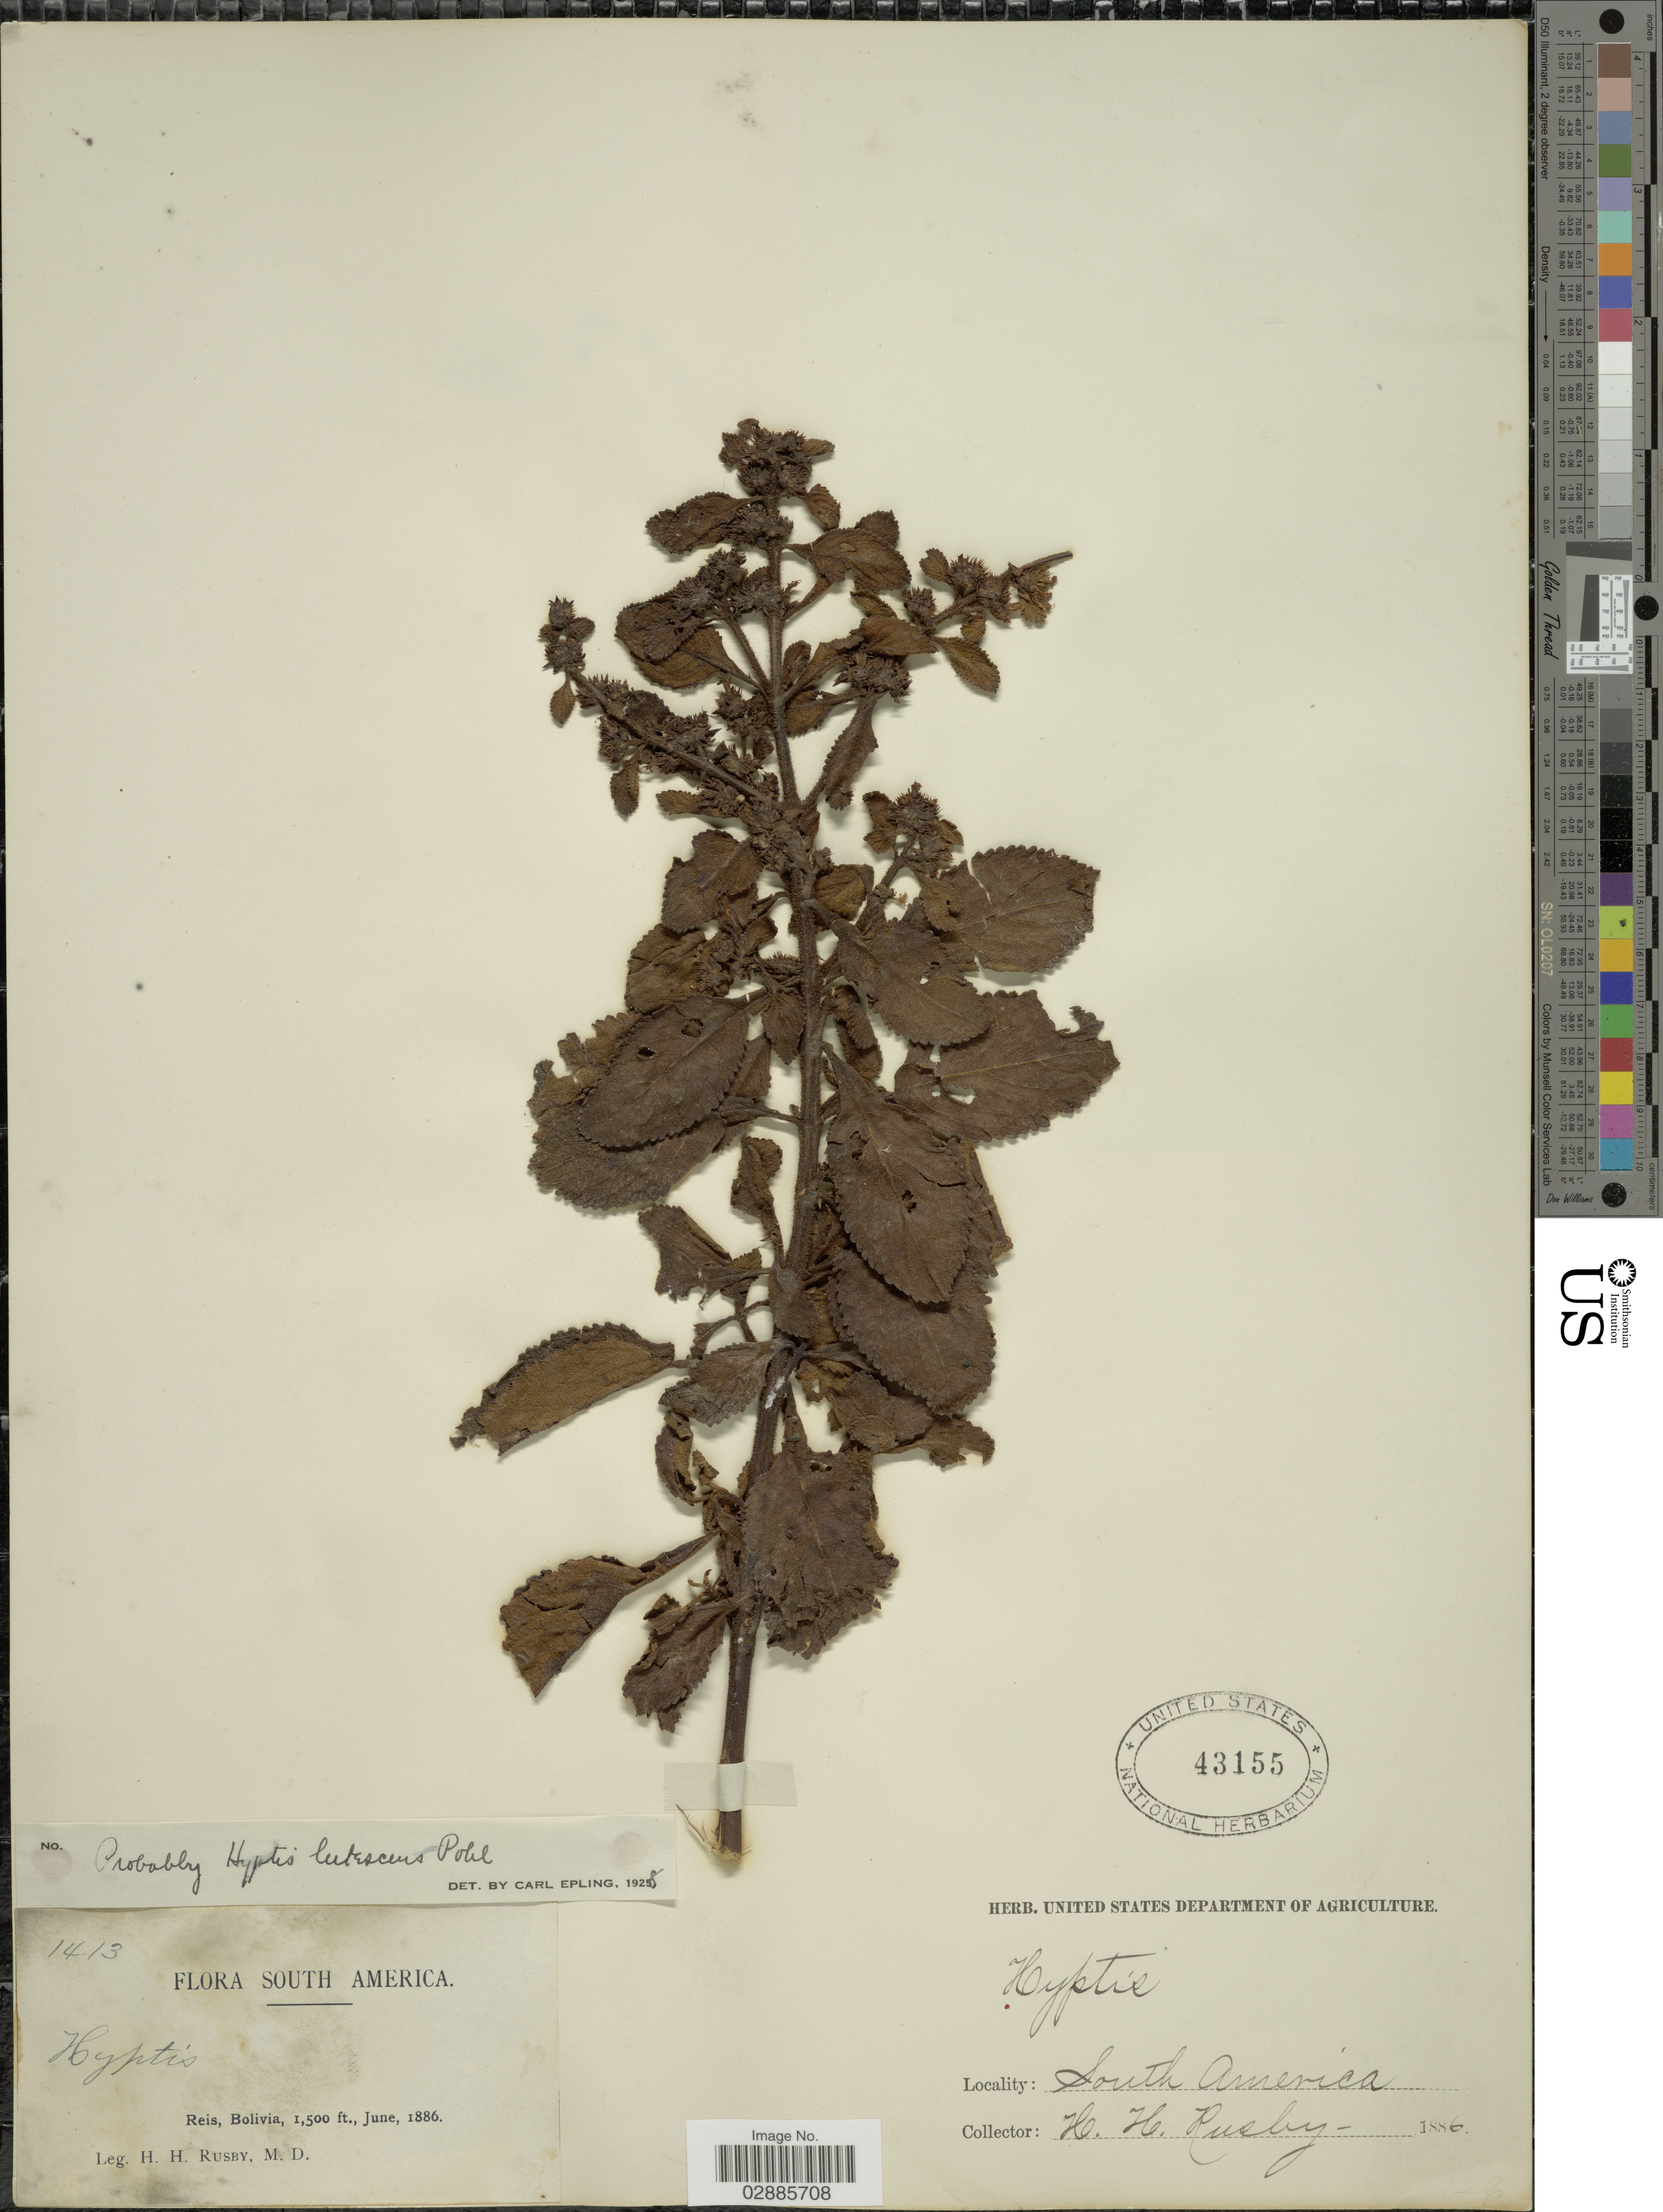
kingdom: Plantae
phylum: Tracheophyta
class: Magnoliopsida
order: Lamiales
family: Lamiaceae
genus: Hyptis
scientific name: Hyptis lutescens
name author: Pohl ex Benth.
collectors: H. H. Rusby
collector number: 1413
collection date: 1886-06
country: Bolivia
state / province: Pando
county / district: Nicolas Suarez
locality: Reis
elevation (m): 457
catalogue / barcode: US 43155